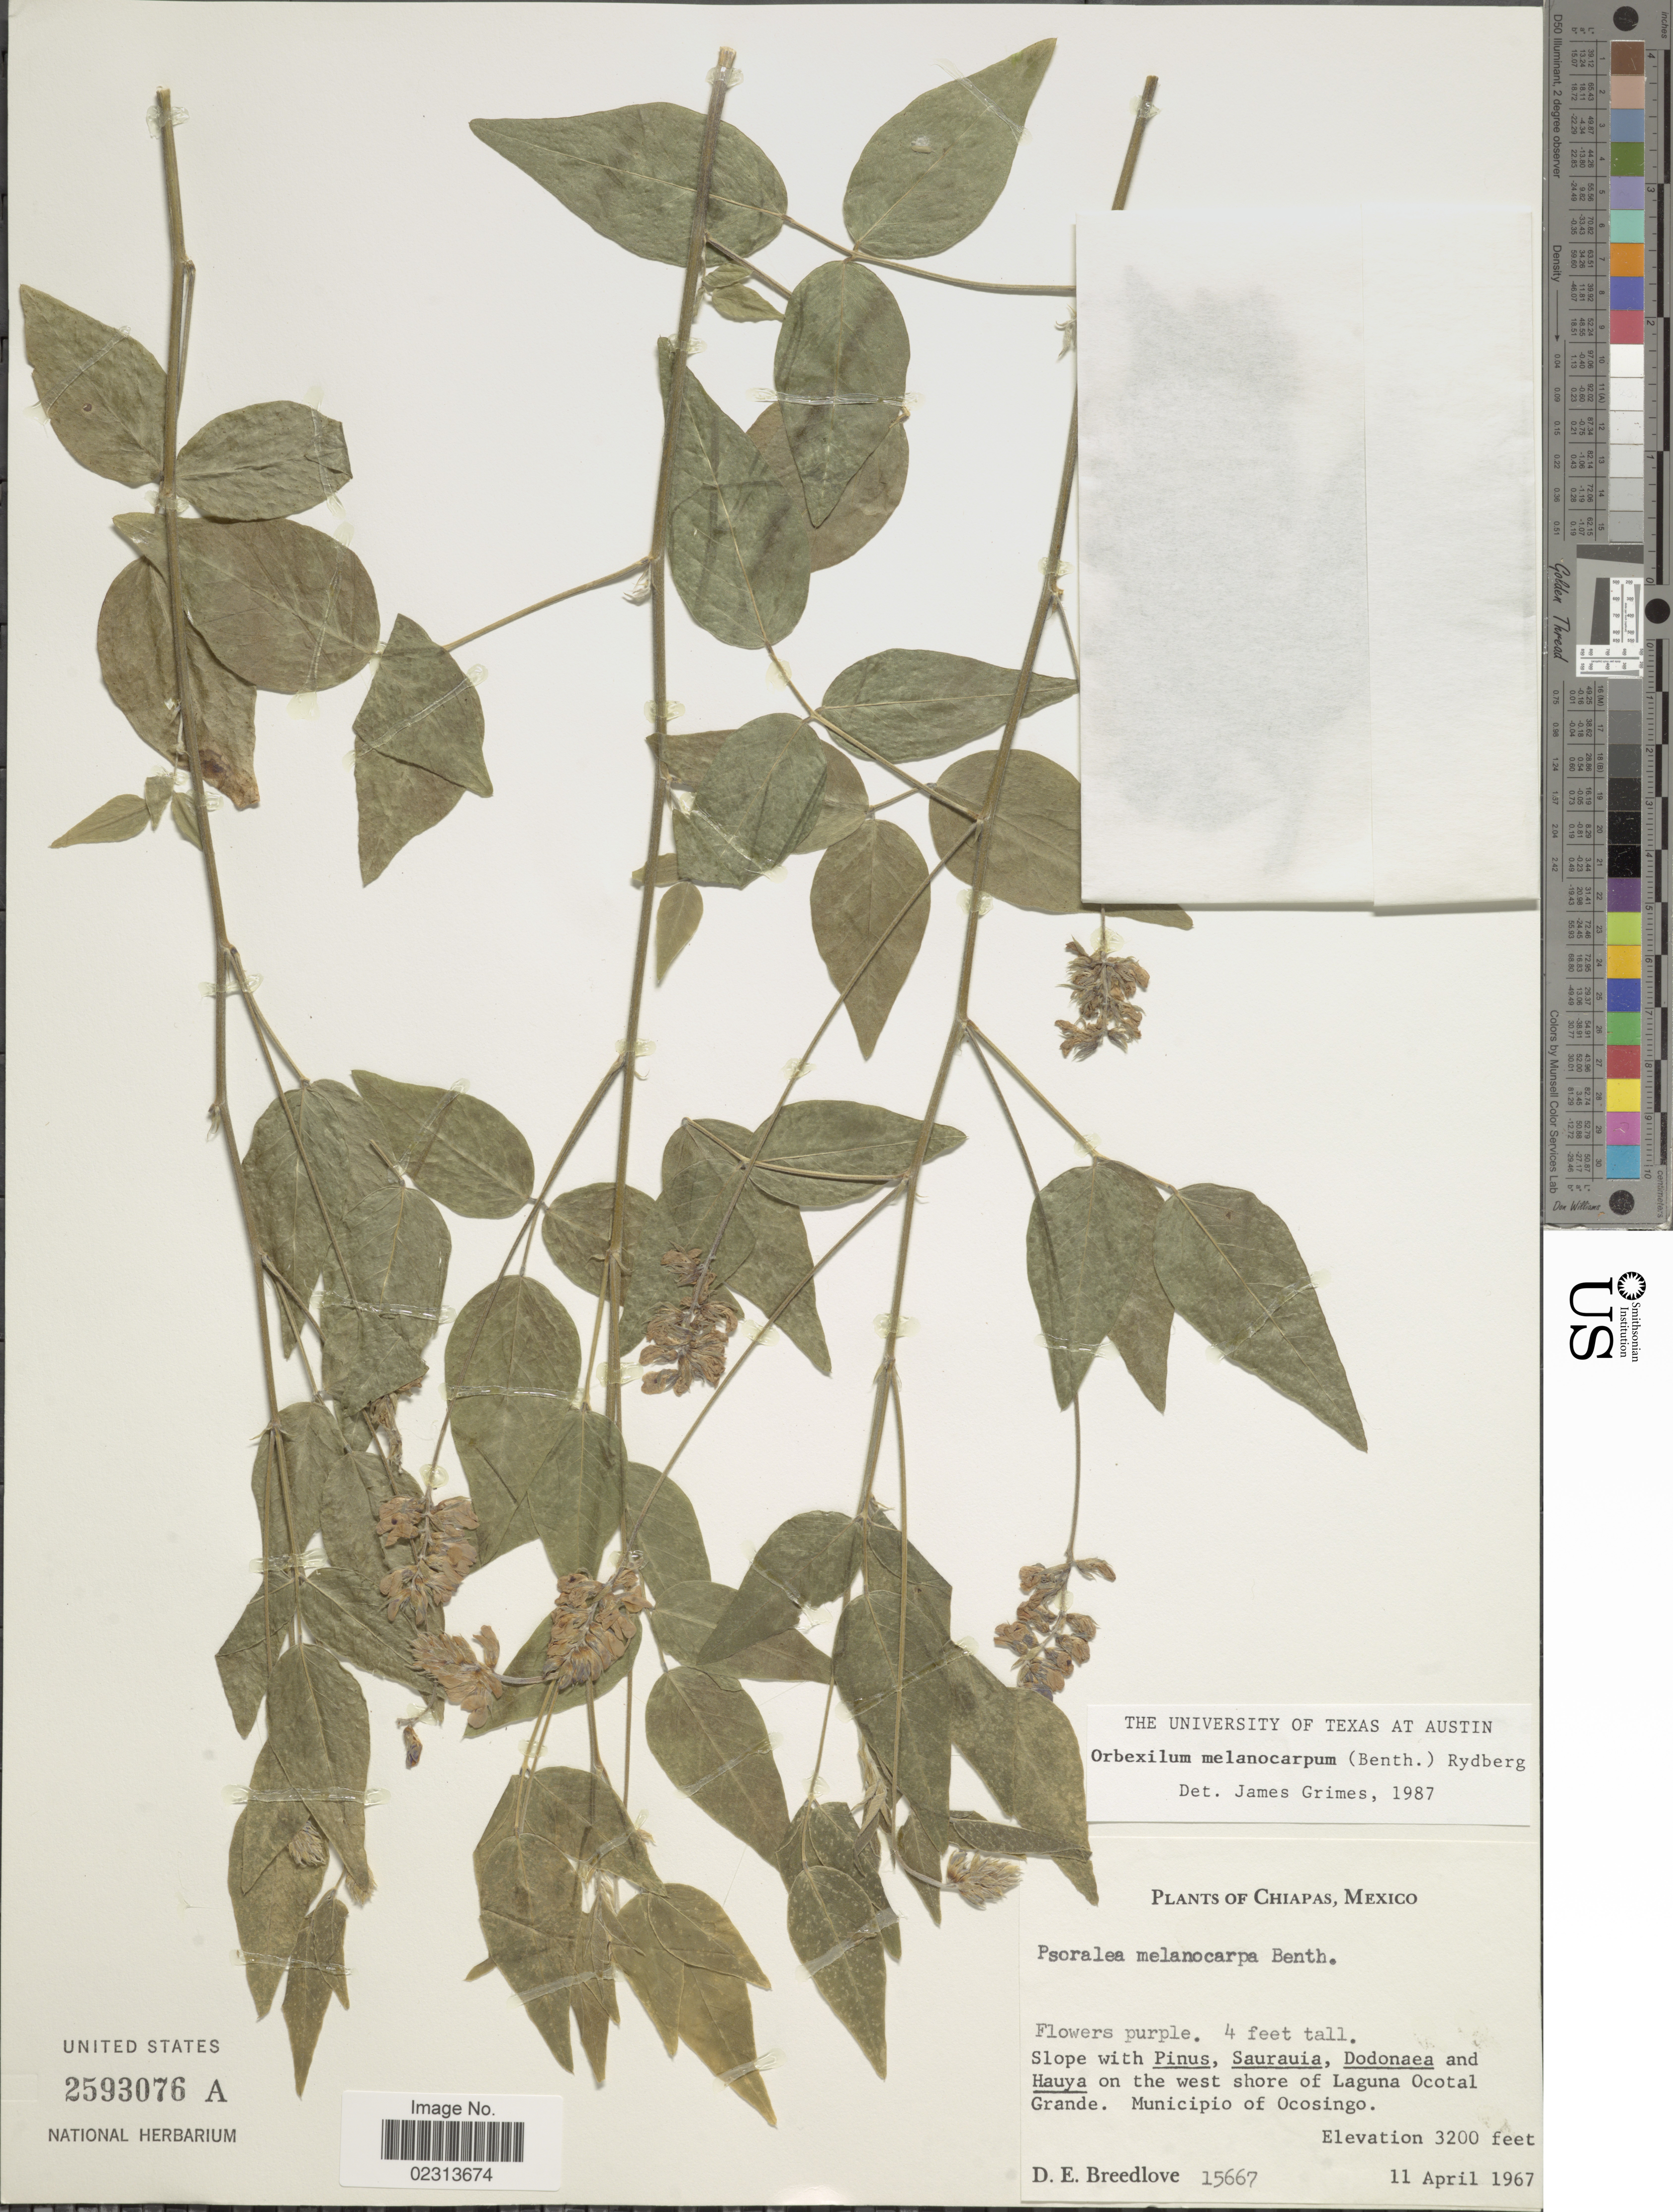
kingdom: Plantae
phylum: Tracheophyta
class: Magnoliopsida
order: Fabales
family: Fabaceae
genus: Orbexilum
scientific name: Orbexilum melanocarpum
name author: (Benth. ex Hemsl.) Rydb.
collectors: D. E. Breedlove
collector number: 15667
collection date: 1967-04-11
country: Mexico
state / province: Chiapas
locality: On the west shore of Laguna Ocotal Grande. Municipio of Ocosingo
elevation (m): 975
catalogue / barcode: US 2593076A